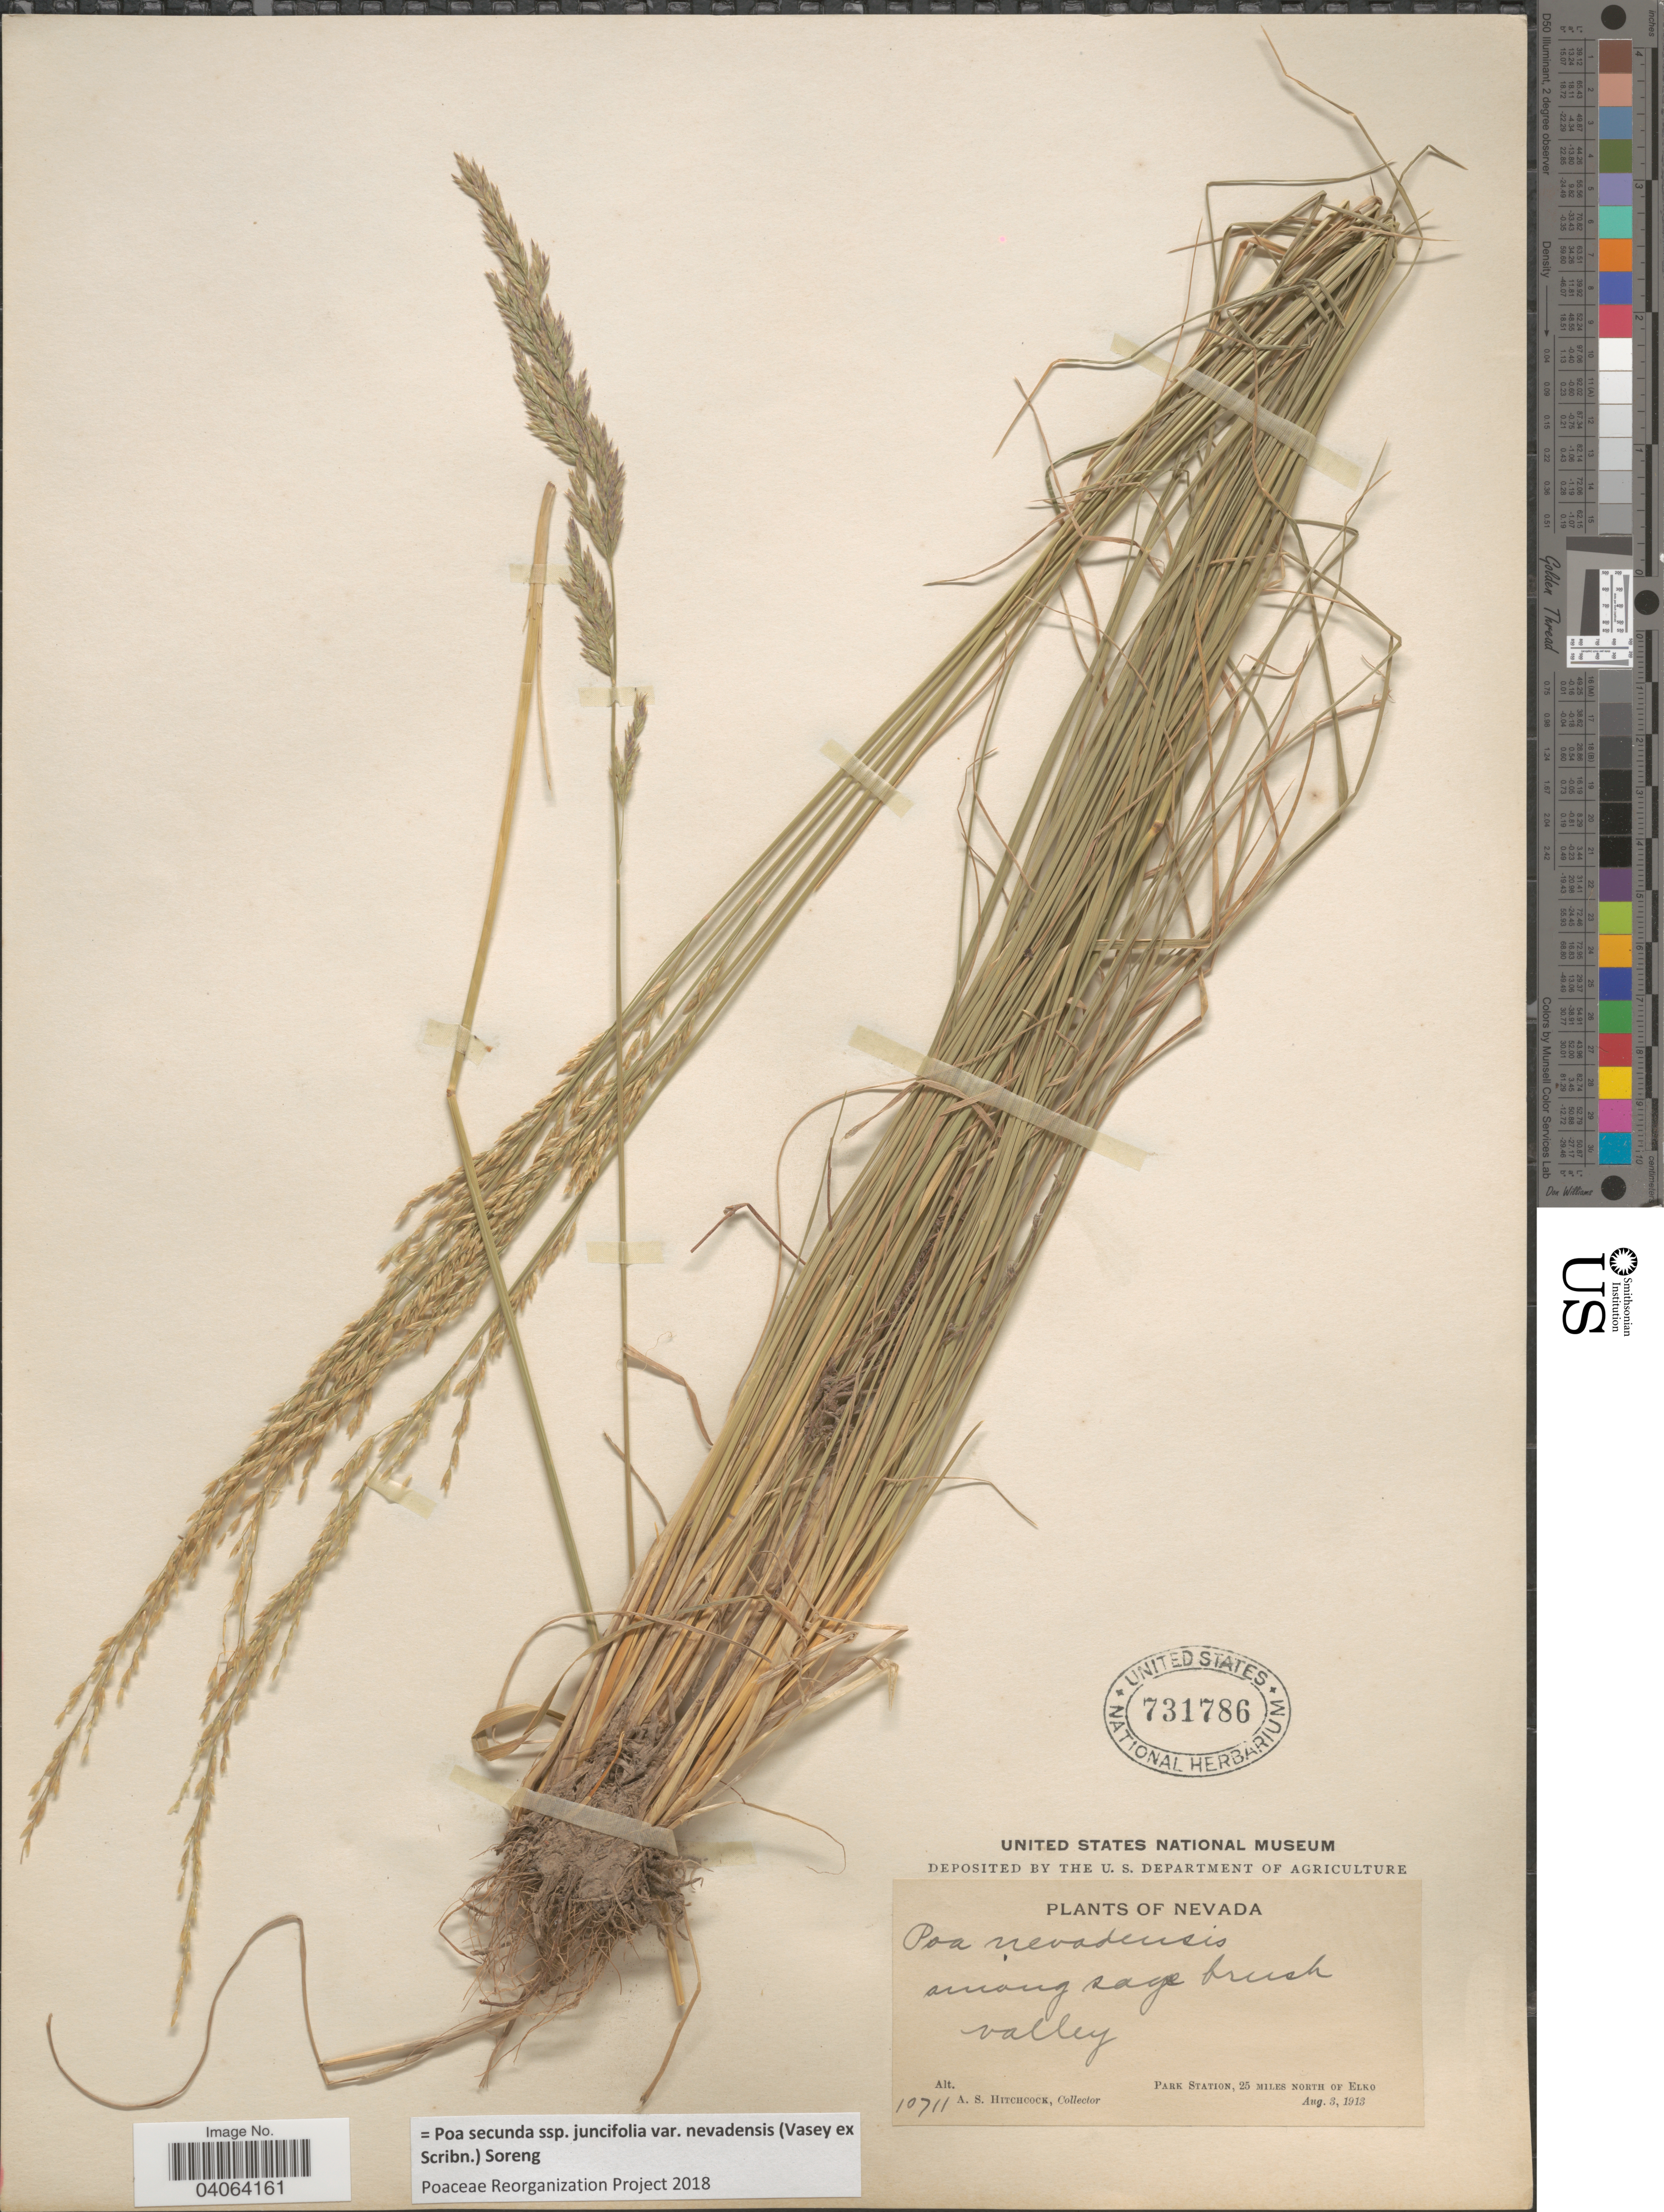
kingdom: Plantae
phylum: Tracheophyta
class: Liliopsida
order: Poales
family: Poaceae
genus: Poa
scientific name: Poa secunda subsp. juncifolia var. nevadensis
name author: (Vasey ex Scribn.) Soreng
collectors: A. S. Hitchcock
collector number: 10711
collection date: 1913-08-03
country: United States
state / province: Nevada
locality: Valley. Park Station, 25 miles North of Elko.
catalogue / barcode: US 731786